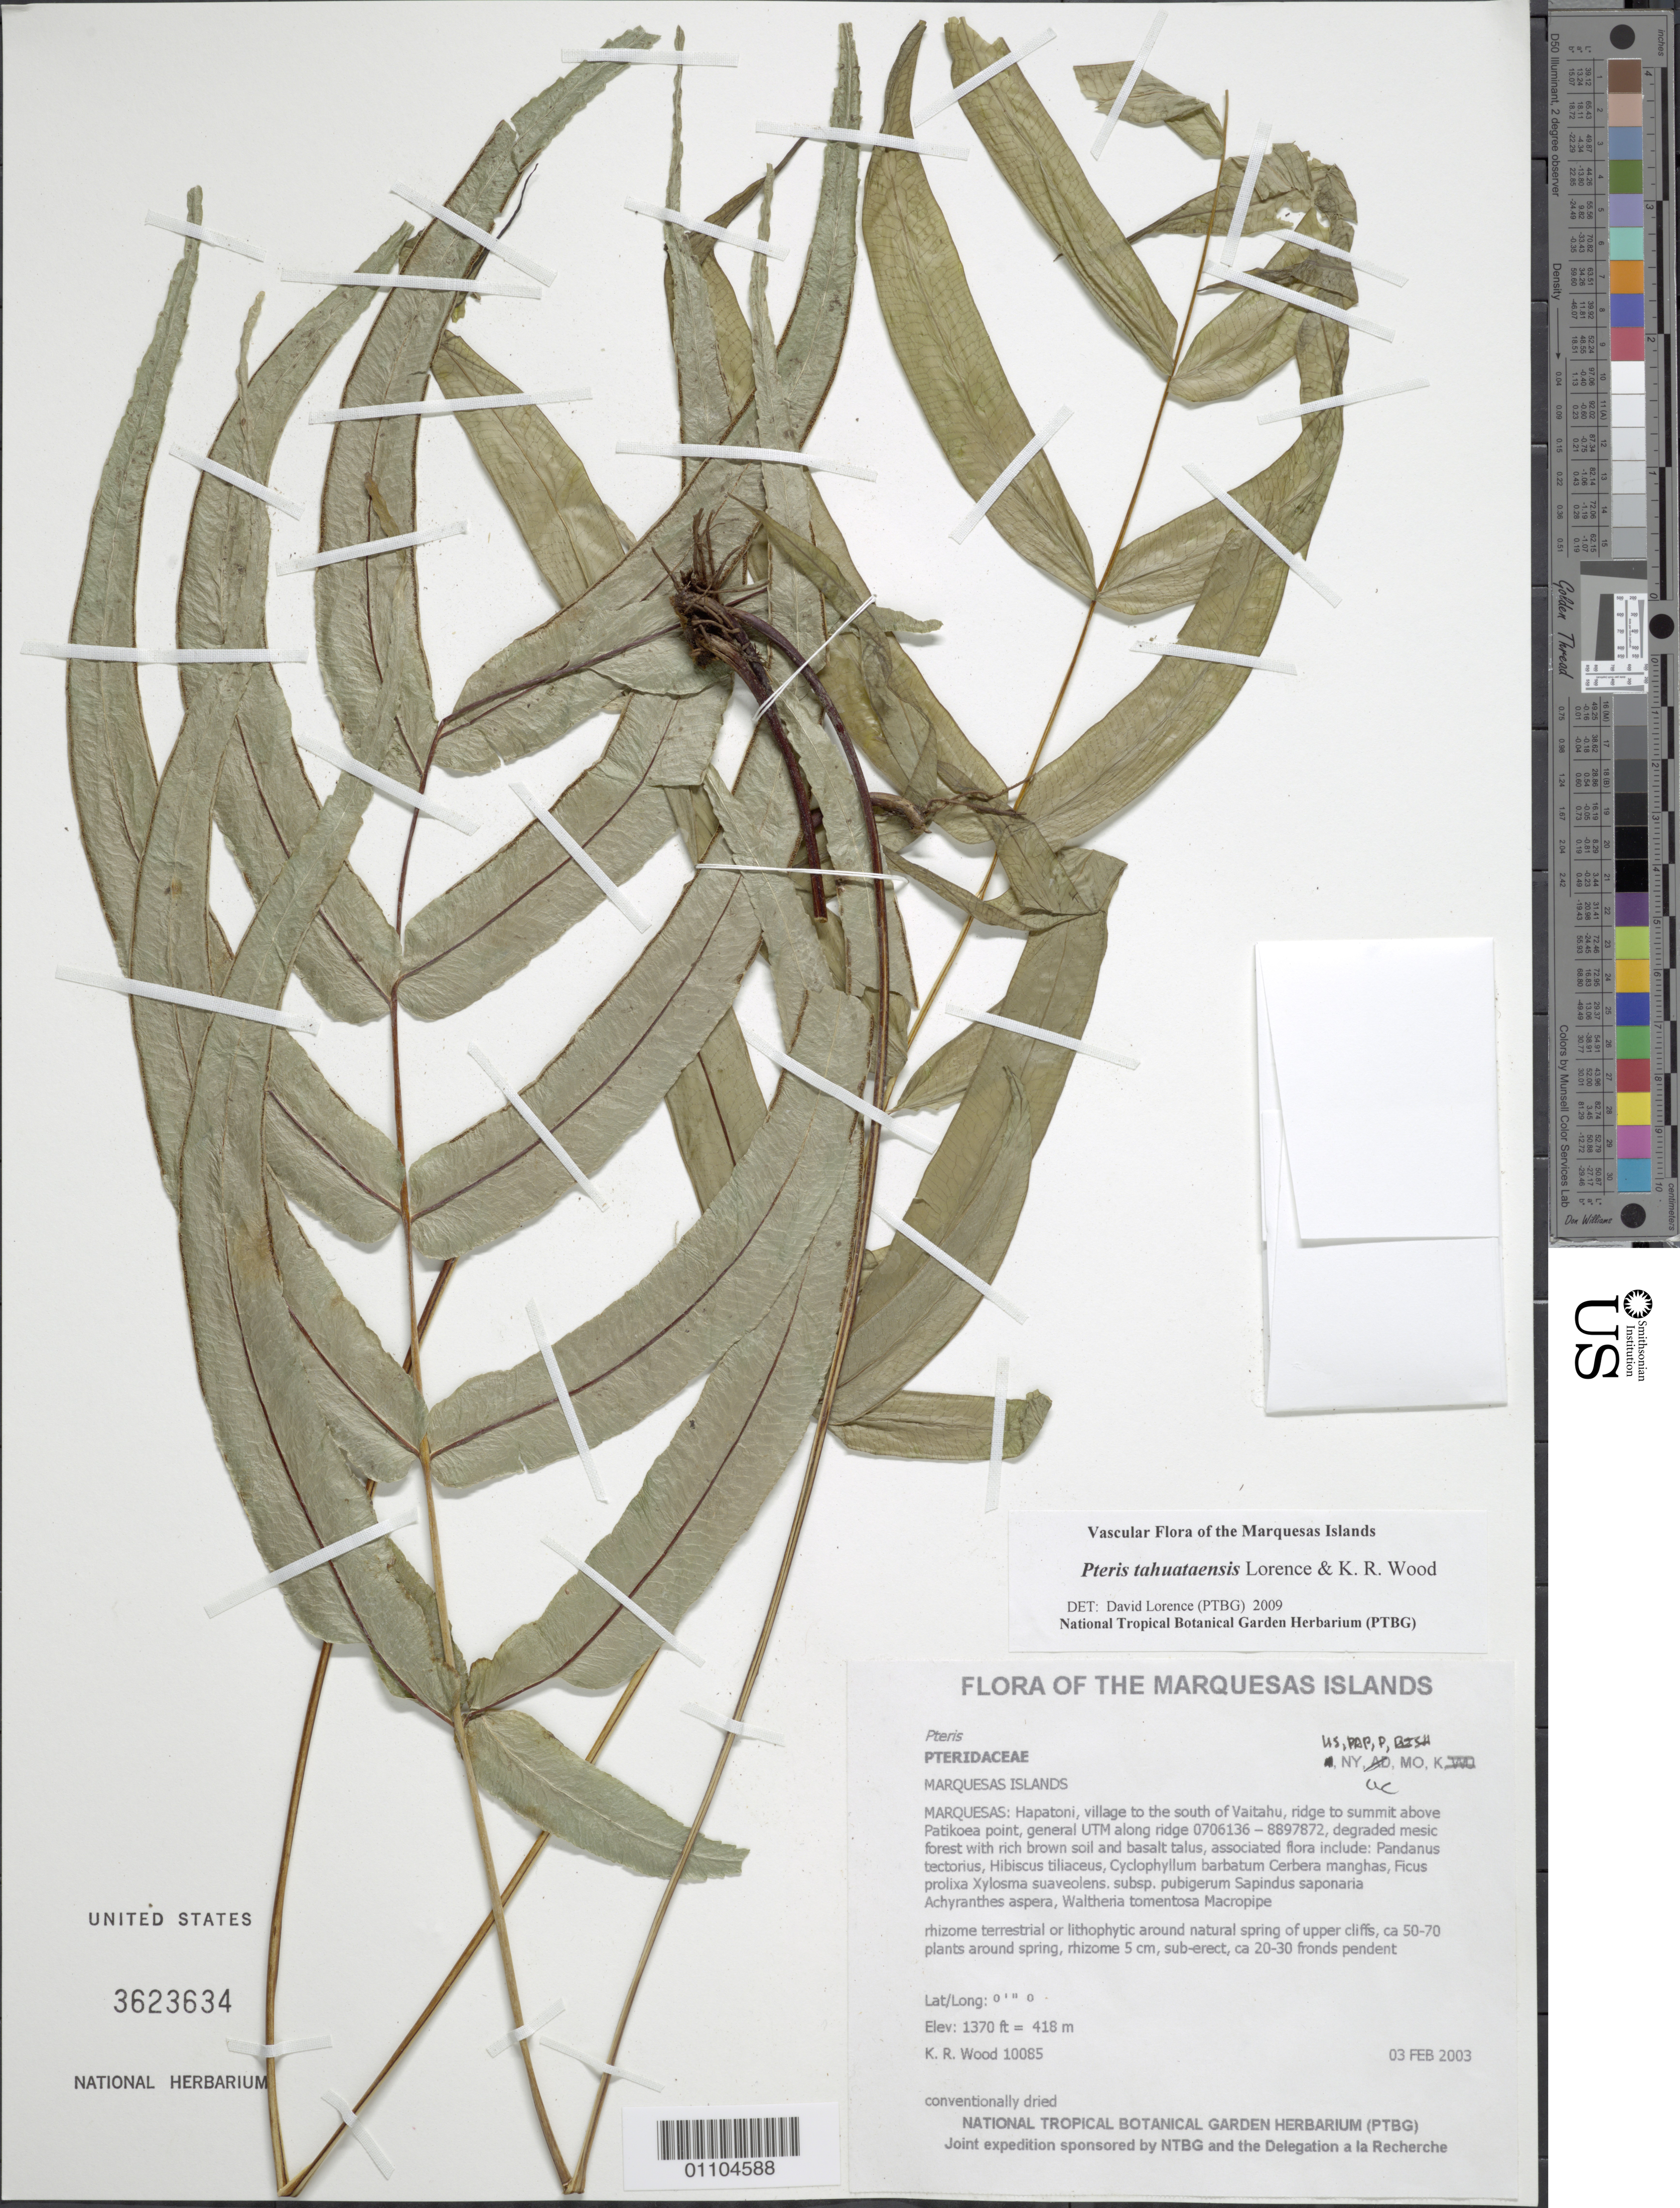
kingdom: Plantae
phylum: Tracheophyta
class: Polypodiopsida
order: Polypodiales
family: Pteridaceae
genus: Pteris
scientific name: Pteris tahuataensis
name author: Lorence & K.R. Wood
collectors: K. R. Wood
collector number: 10085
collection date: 2003-02-03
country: French Polynesia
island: Tahuata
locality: Hapatoni, village to the south of Vaitahu, ridge to summit above Patikoea point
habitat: Degraded mesic forest with rich brown soil and basalt talus. Upper slope, W aspect, vertical slope, closed, mesic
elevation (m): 418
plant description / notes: general UTM along ridge 0706136 – 8897872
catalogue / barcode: US 3623634